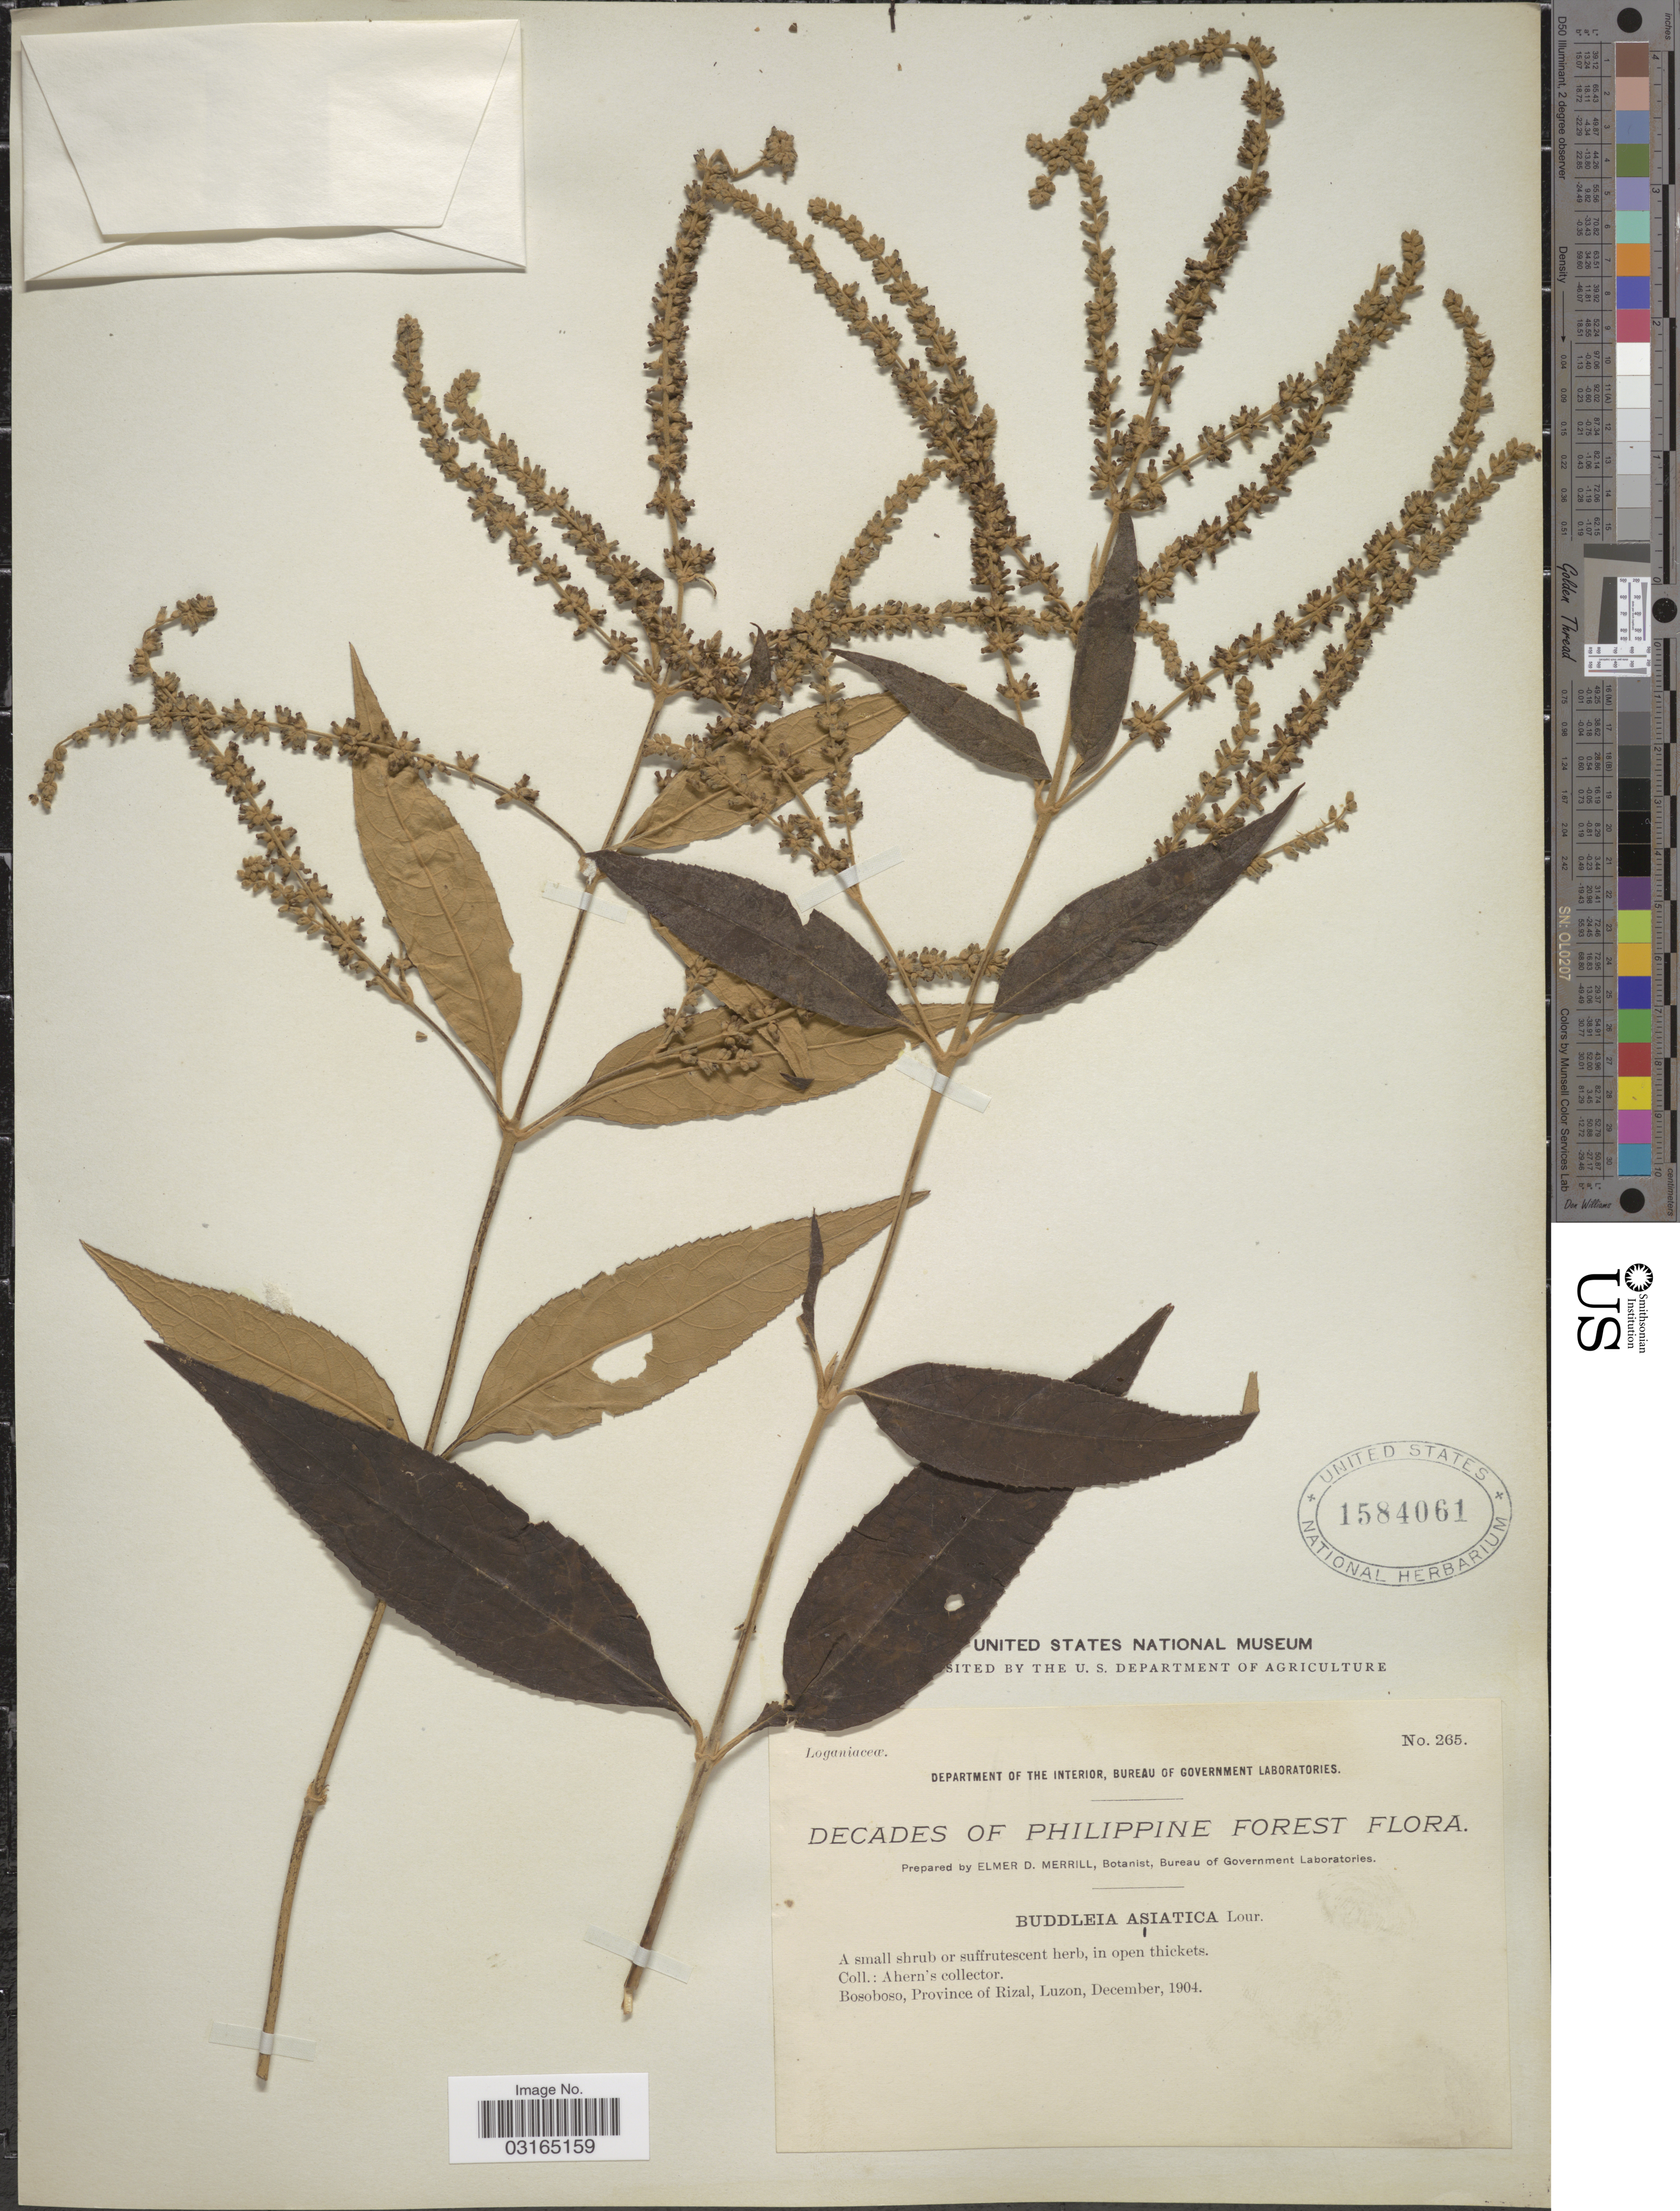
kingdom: Plantae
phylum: Tracheophyta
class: Magnoliopsida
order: Lamiales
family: Scrophulariaceae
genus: Buddleja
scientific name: Buddleja asiatica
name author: Lour.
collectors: Ahern's collector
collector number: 265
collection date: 1904-12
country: Philippines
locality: Bosoboso, Province of Rizal, Luzon.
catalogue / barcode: US 1584061